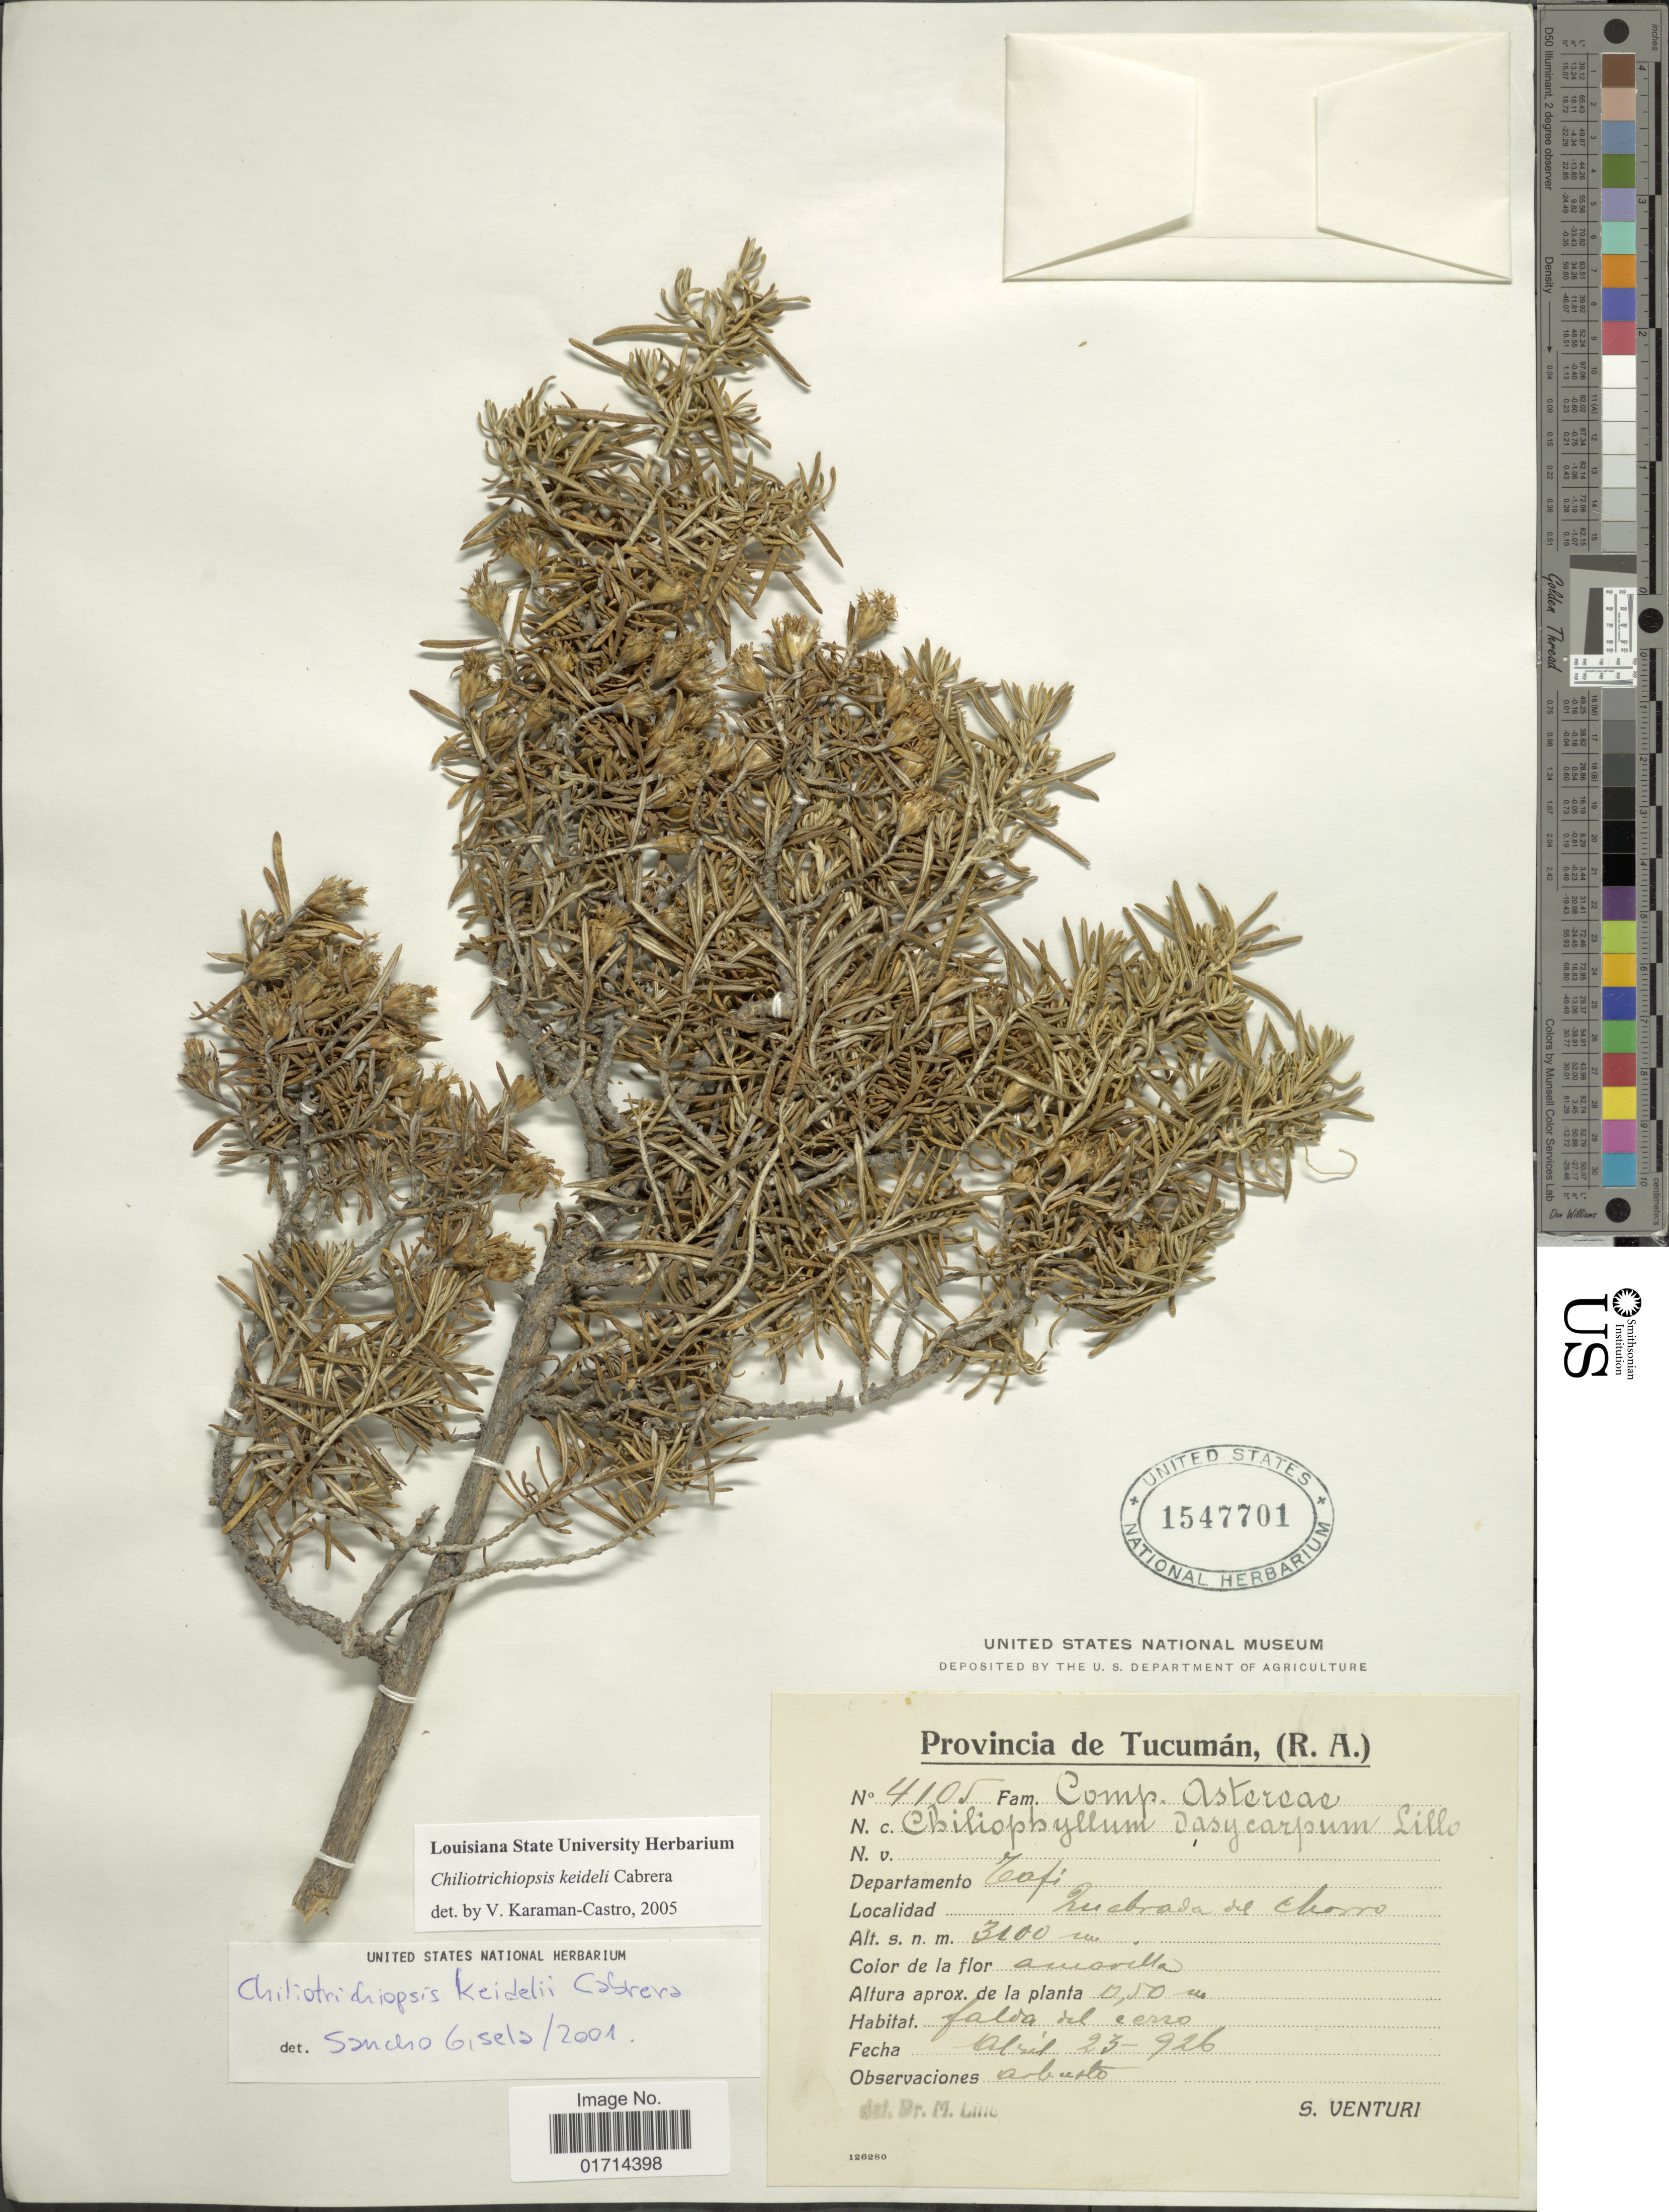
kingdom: Plantae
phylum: Tracheophyta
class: Magnoliopsida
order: Asterales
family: Asteraceae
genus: Chiliotrichiopsis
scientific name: Chiliotrichiopsis keideli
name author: Cabrera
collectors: S. Venturi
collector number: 4105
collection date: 1926-04-23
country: Argentina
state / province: Tucuman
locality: Departamento Zafi, Zubrada de Cherro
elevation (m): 3100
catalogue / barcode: US 1547701